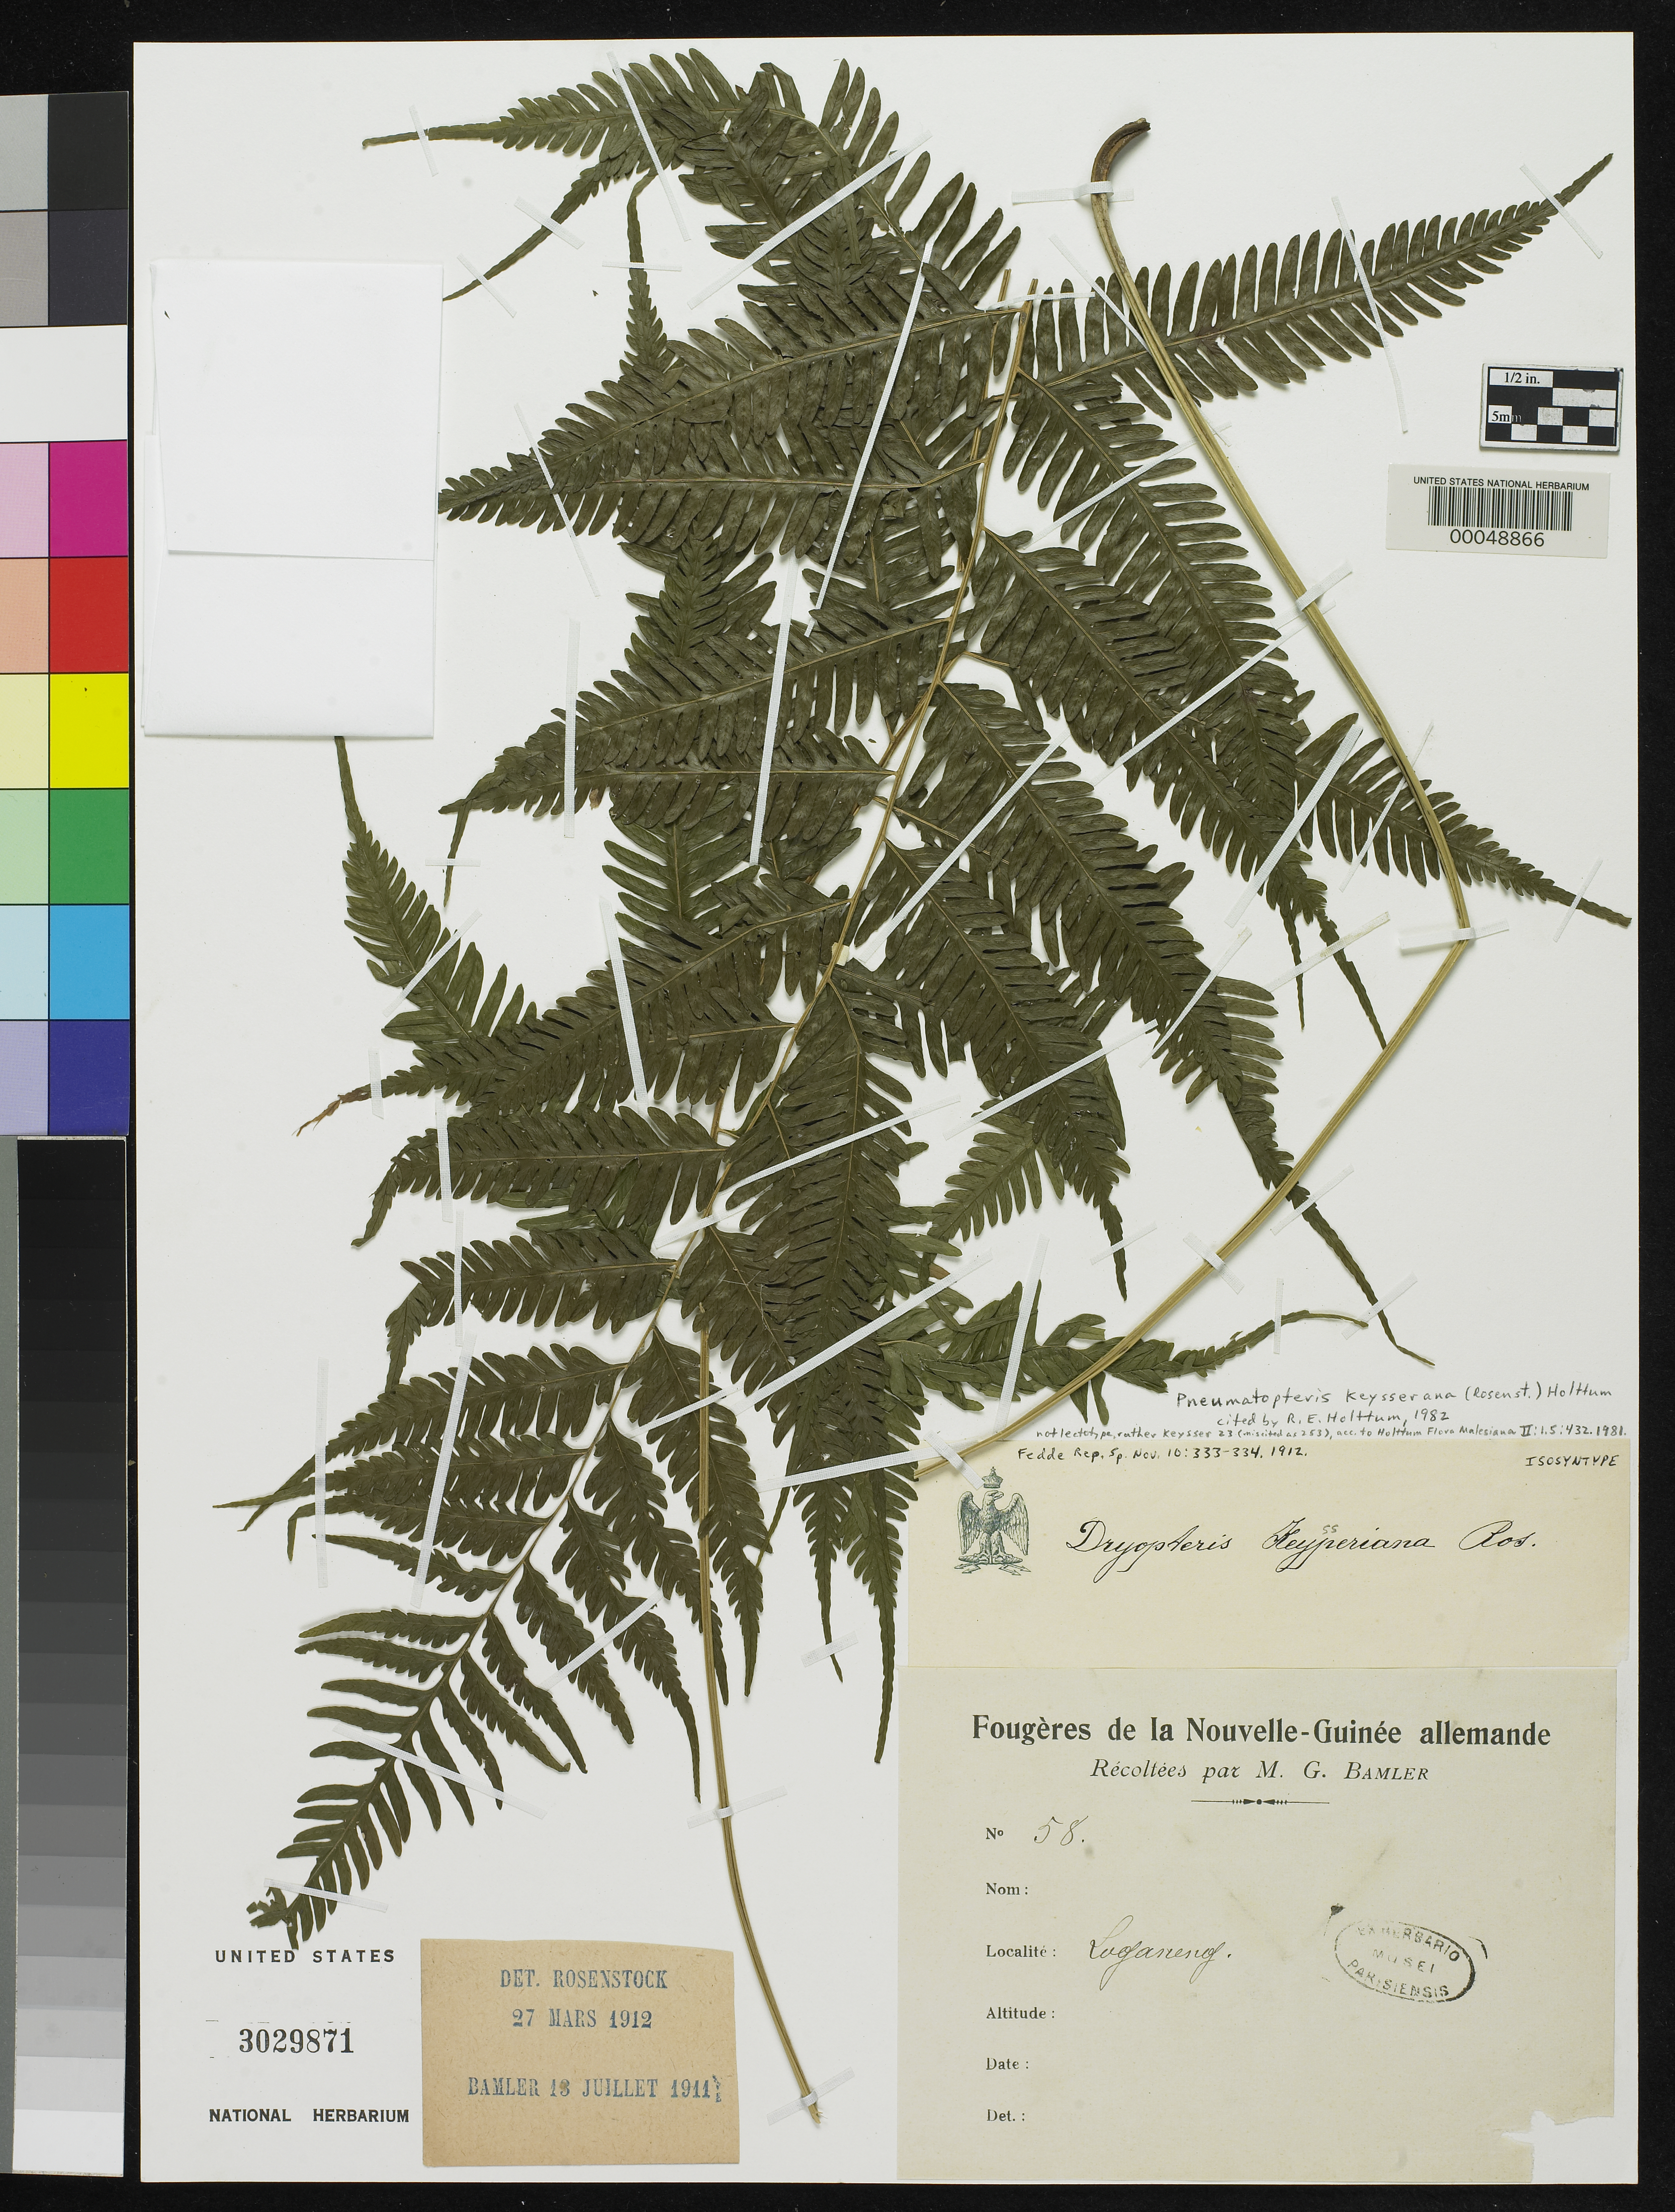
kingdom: Plantae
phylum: Tracheophyta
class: Polypodiopsida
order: Polypodiales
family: Dryopteridaceae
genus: Dryopteris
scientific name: Dryopteris keysseriana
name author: Rosenst.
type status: Isosyntype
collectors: G. Bamler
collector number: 58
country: Papua New Guinea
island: New Guinea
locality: Logaueng.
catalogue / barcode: US 3029871